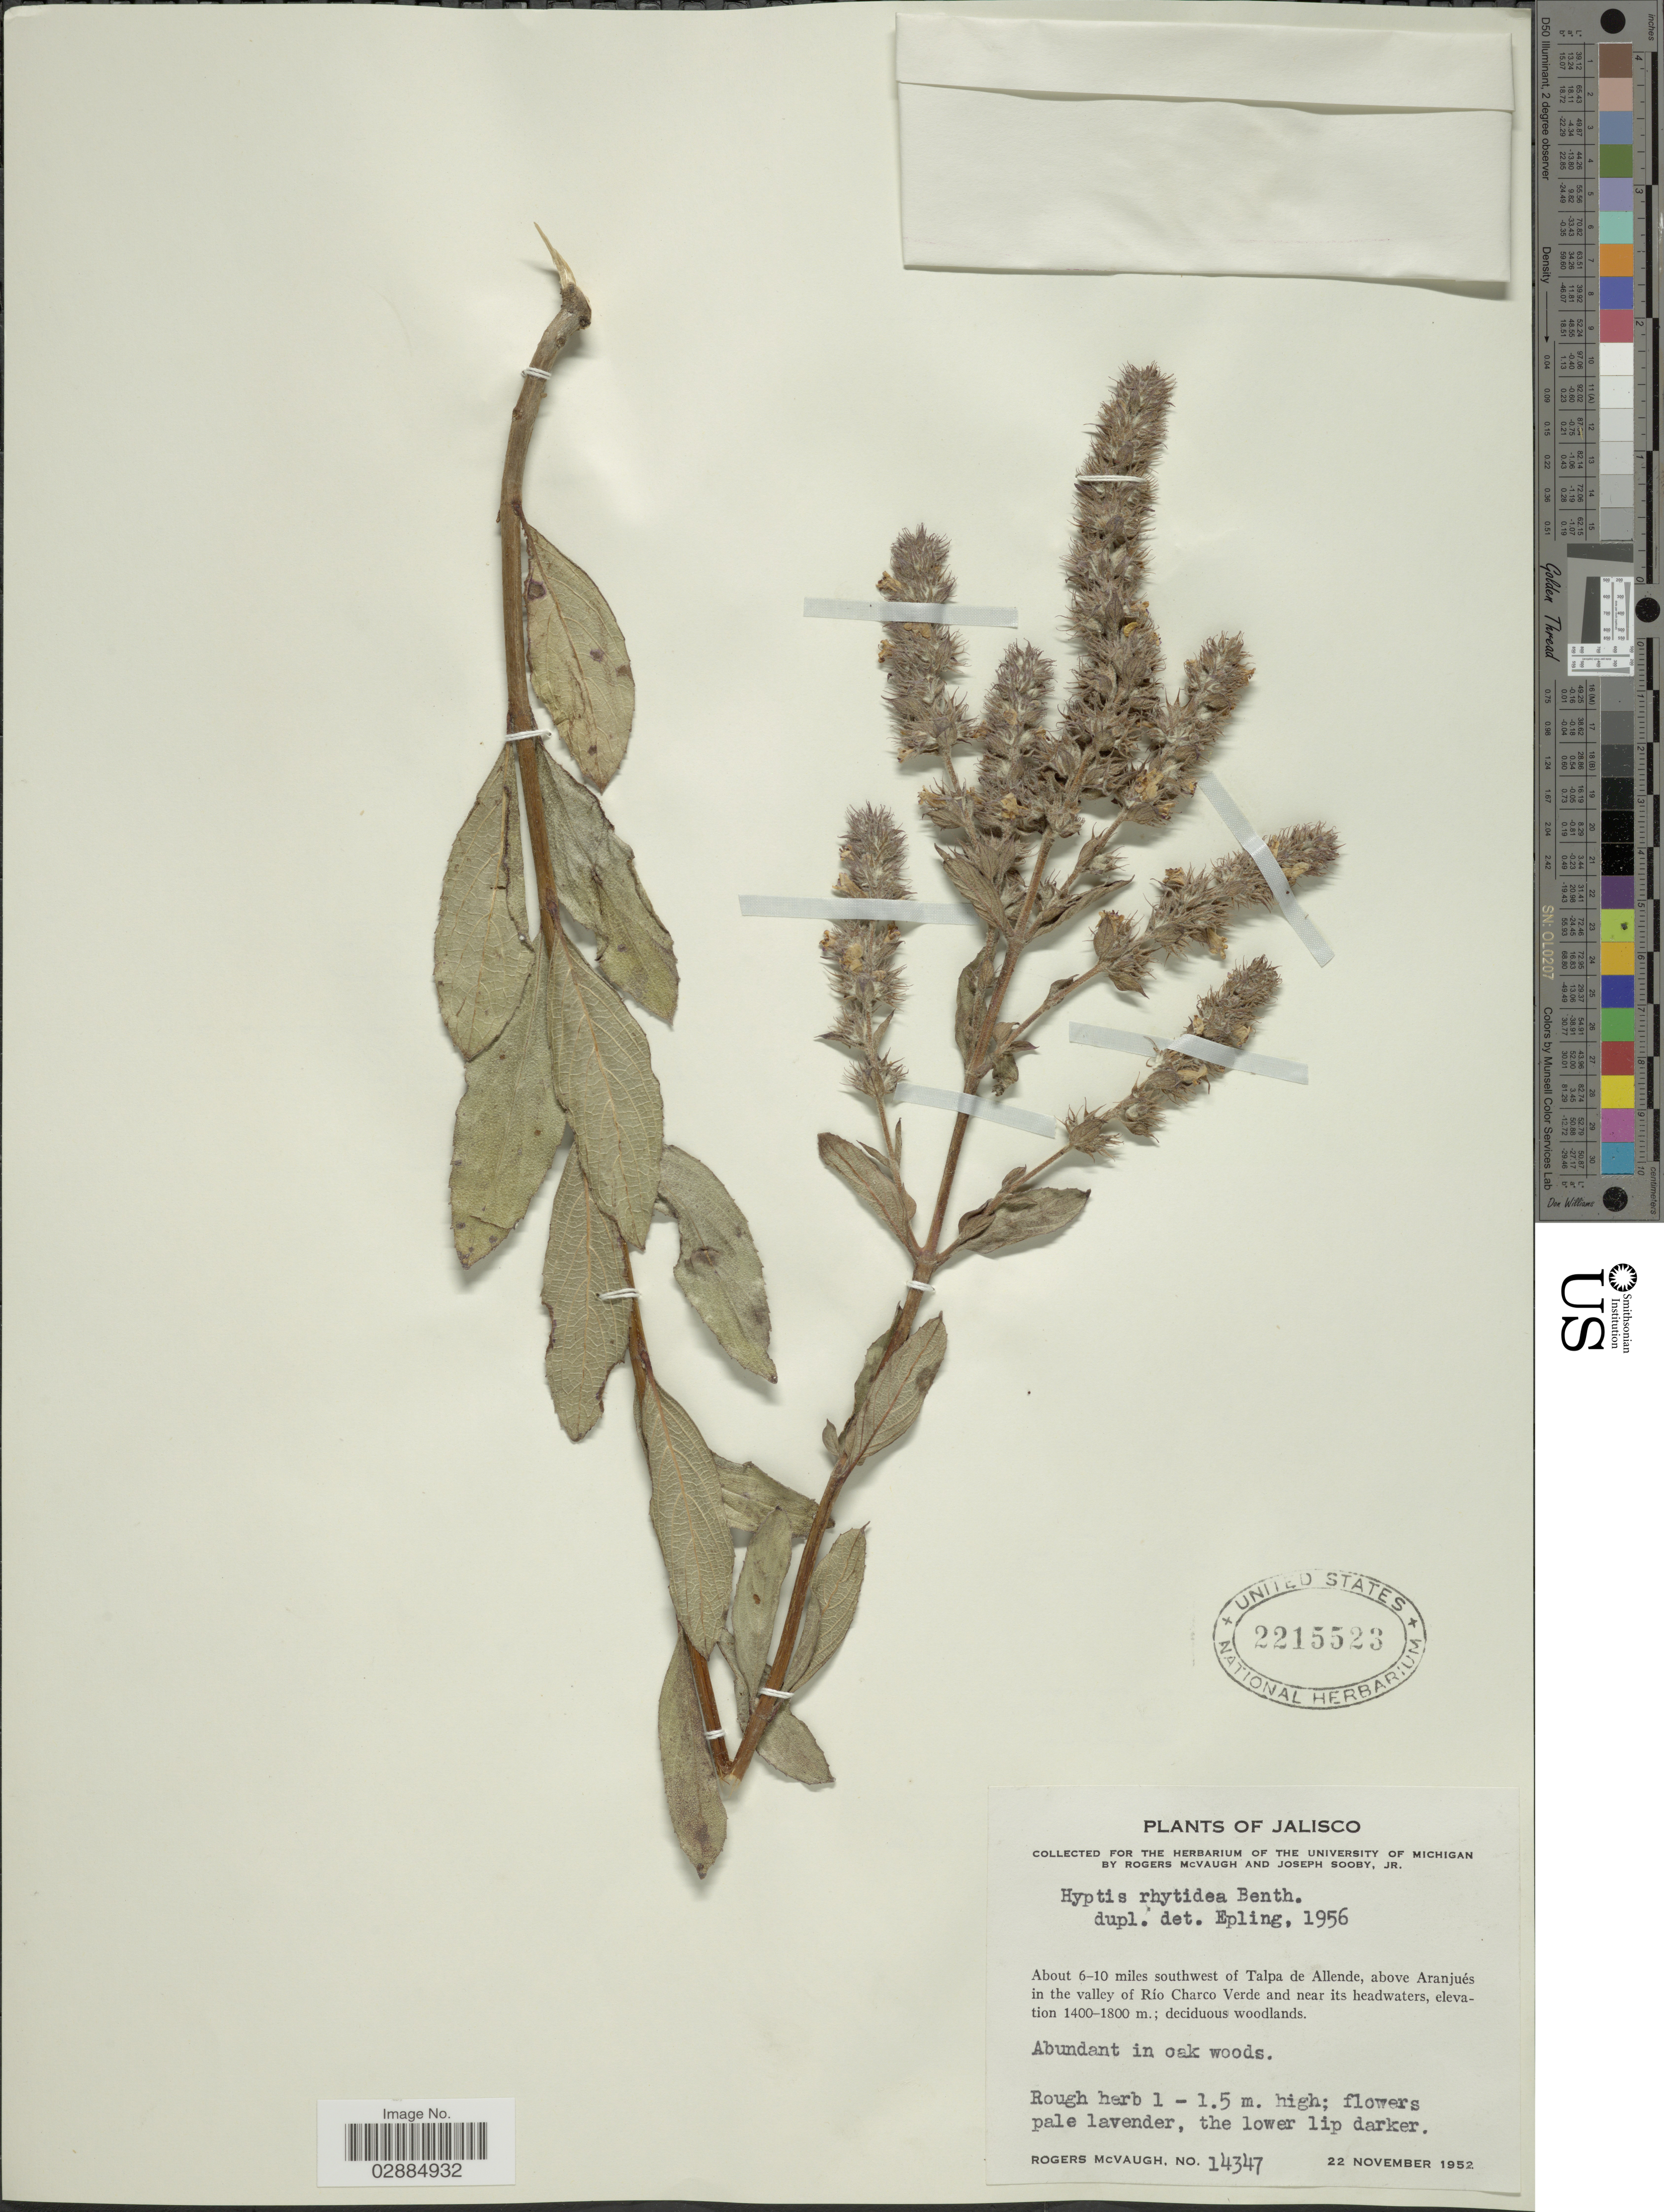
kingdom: Plantae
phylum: Tracheophyta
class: Magnoliopsida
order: Lamiales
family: Lamiaceae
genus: Hyptis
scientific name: Hyptis rhytidea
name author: Benth.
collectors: R. McVaugh & J. Sooby Jr.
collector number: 14347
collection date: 1952-11-22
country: Mexico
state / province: Jalisco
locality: About 6-10 miles southwest of Talpa de Allende, above Aranjués in the valley of Río Charco and near its headwaters.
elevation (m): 1400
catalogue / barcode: US 2215523